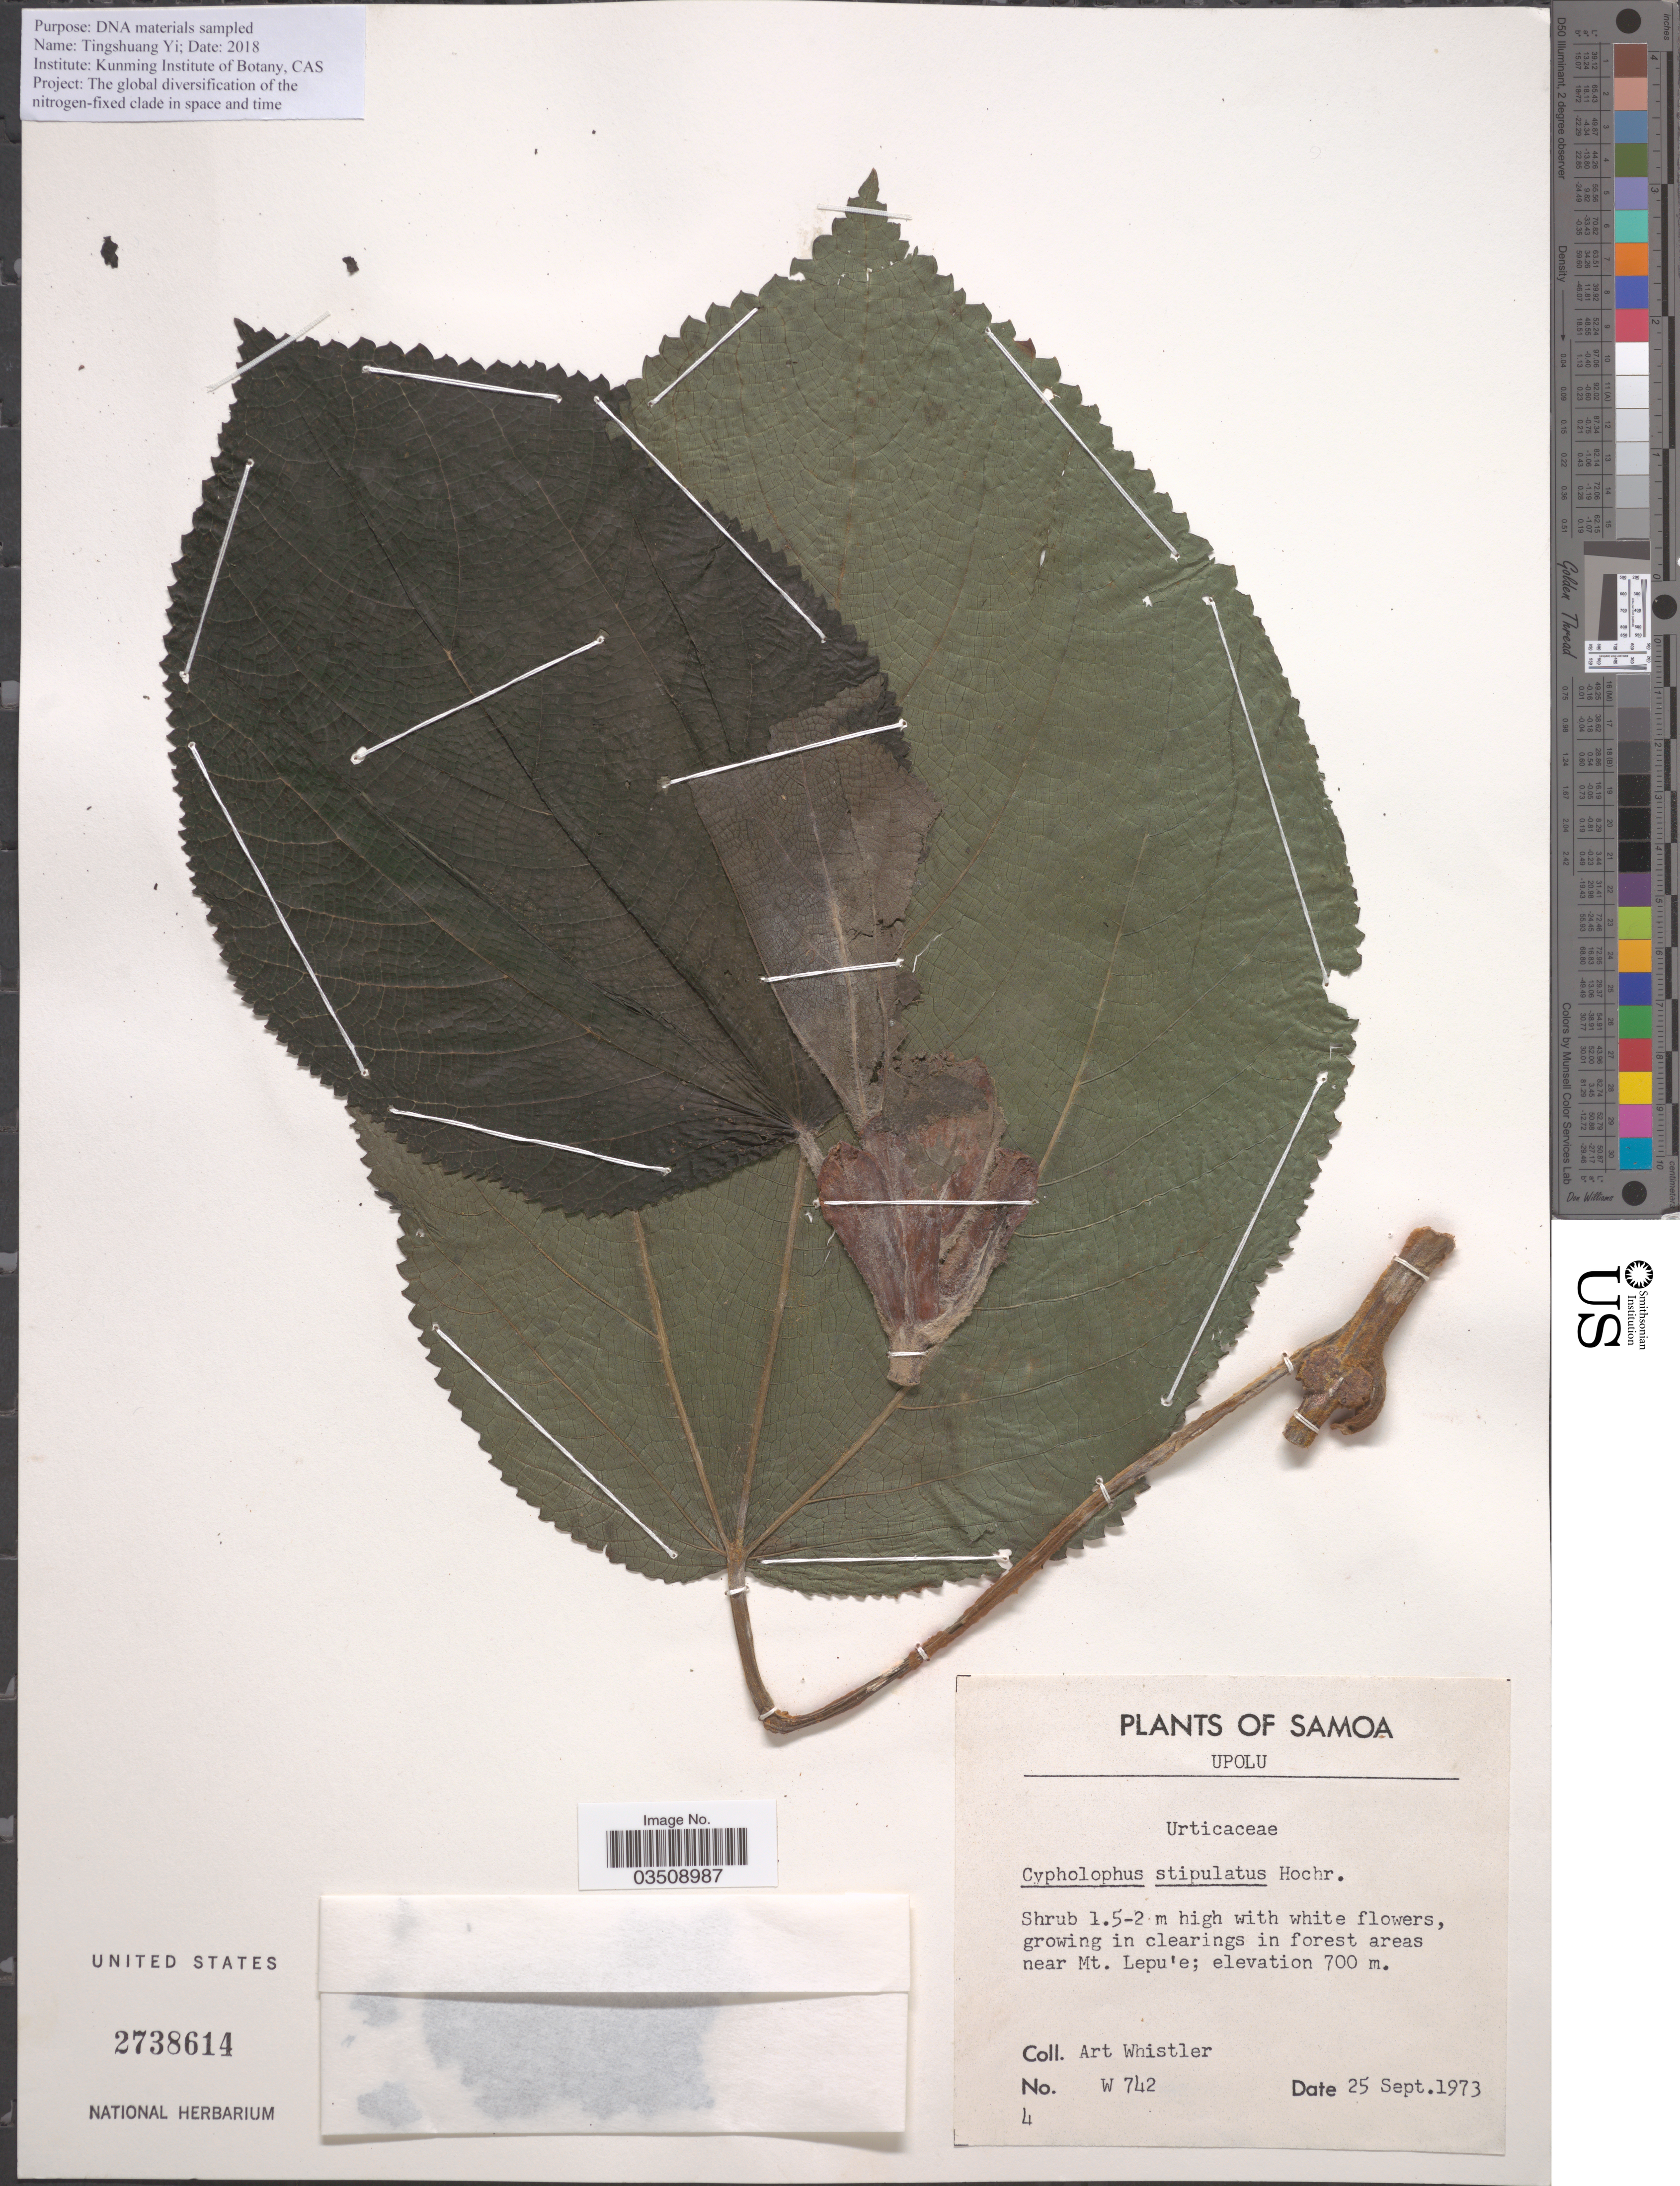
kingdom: Plantae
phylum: Tracheophyta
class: Magnoliopsida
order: Rosales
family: Urticaceae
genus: Cypholophus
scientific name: Cypholophus stipulatus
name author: Hochr.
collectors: A. Whistler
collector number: W742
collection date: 1973-09-25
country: Samoa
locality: Samoa. Upolu. In clearings in forest areas near Mt. Lepu'e.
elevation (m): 700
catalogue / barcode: US 2738614